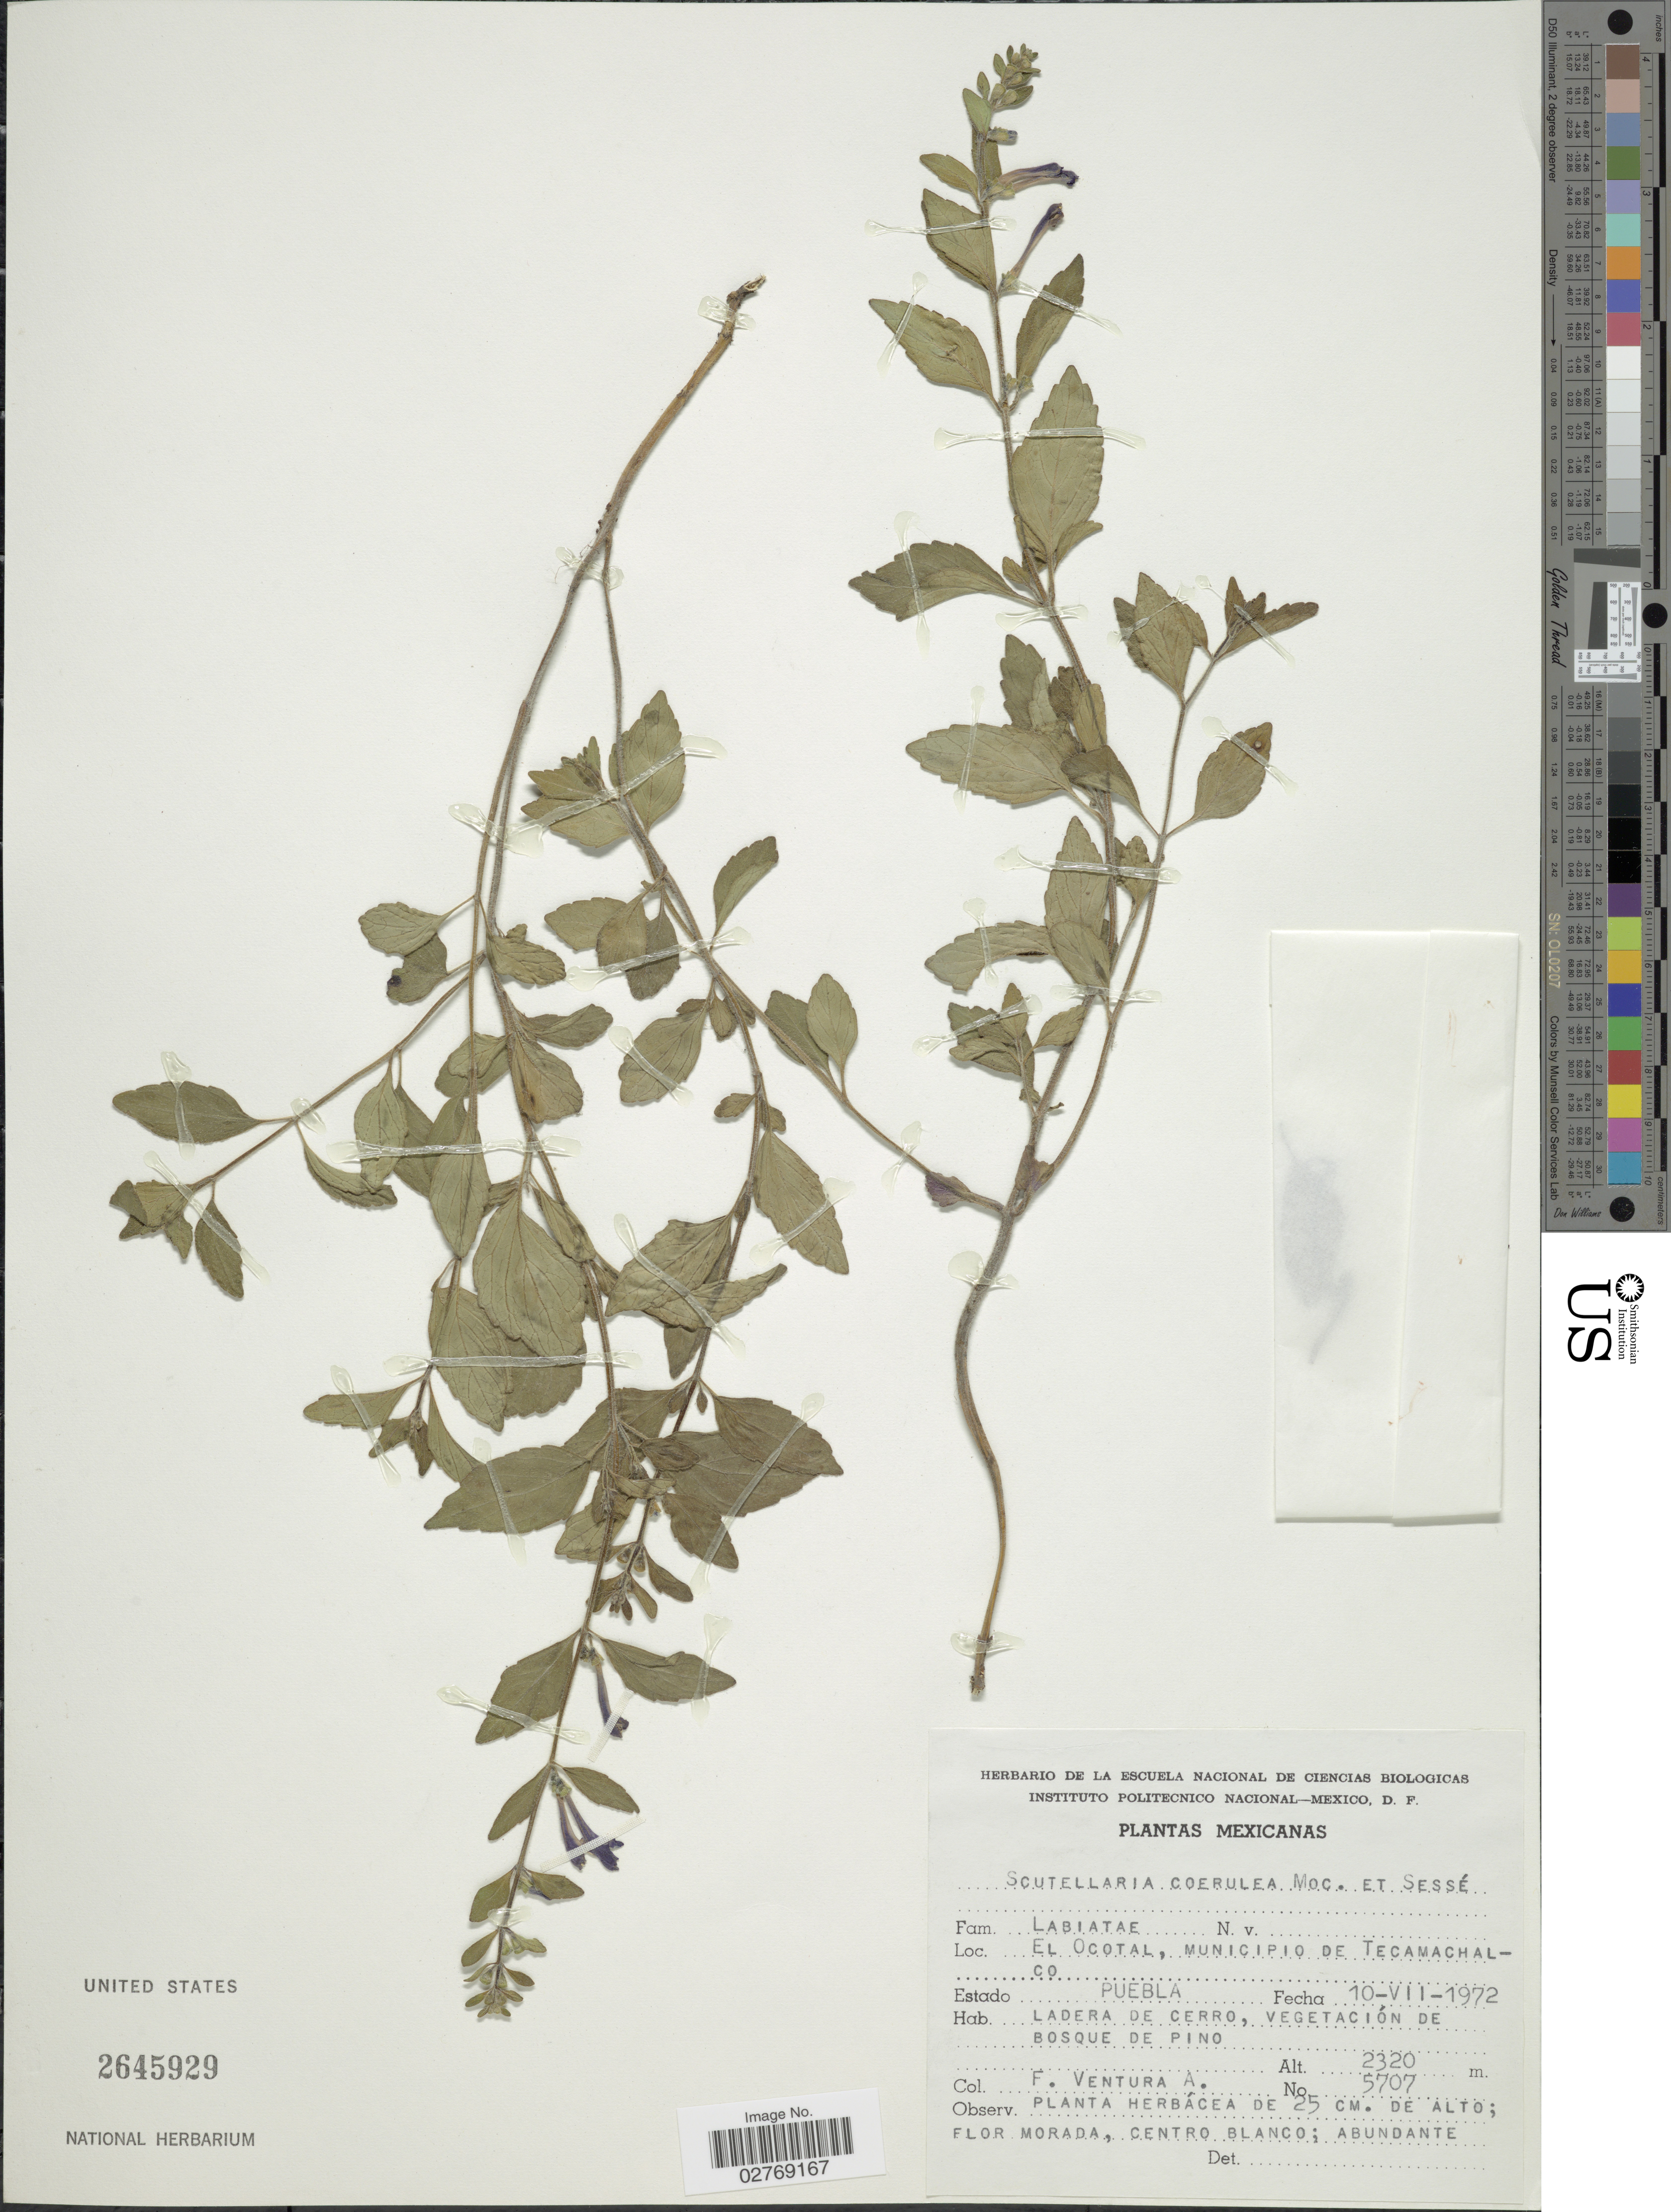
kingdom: Plantae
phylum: Tracheophyta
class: Magnoliopsida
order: Lamiales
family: Lamiaceae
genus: Scutellaria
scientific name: Scutellaria dumetorum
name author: Schltdl.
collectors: F. Ventura A.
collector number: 5707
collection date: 1972-07-10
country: Mexico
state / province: Puebla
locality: El Ocotal, Municipio de Tecamachalco.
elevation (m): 2320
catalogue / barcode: US 2645929